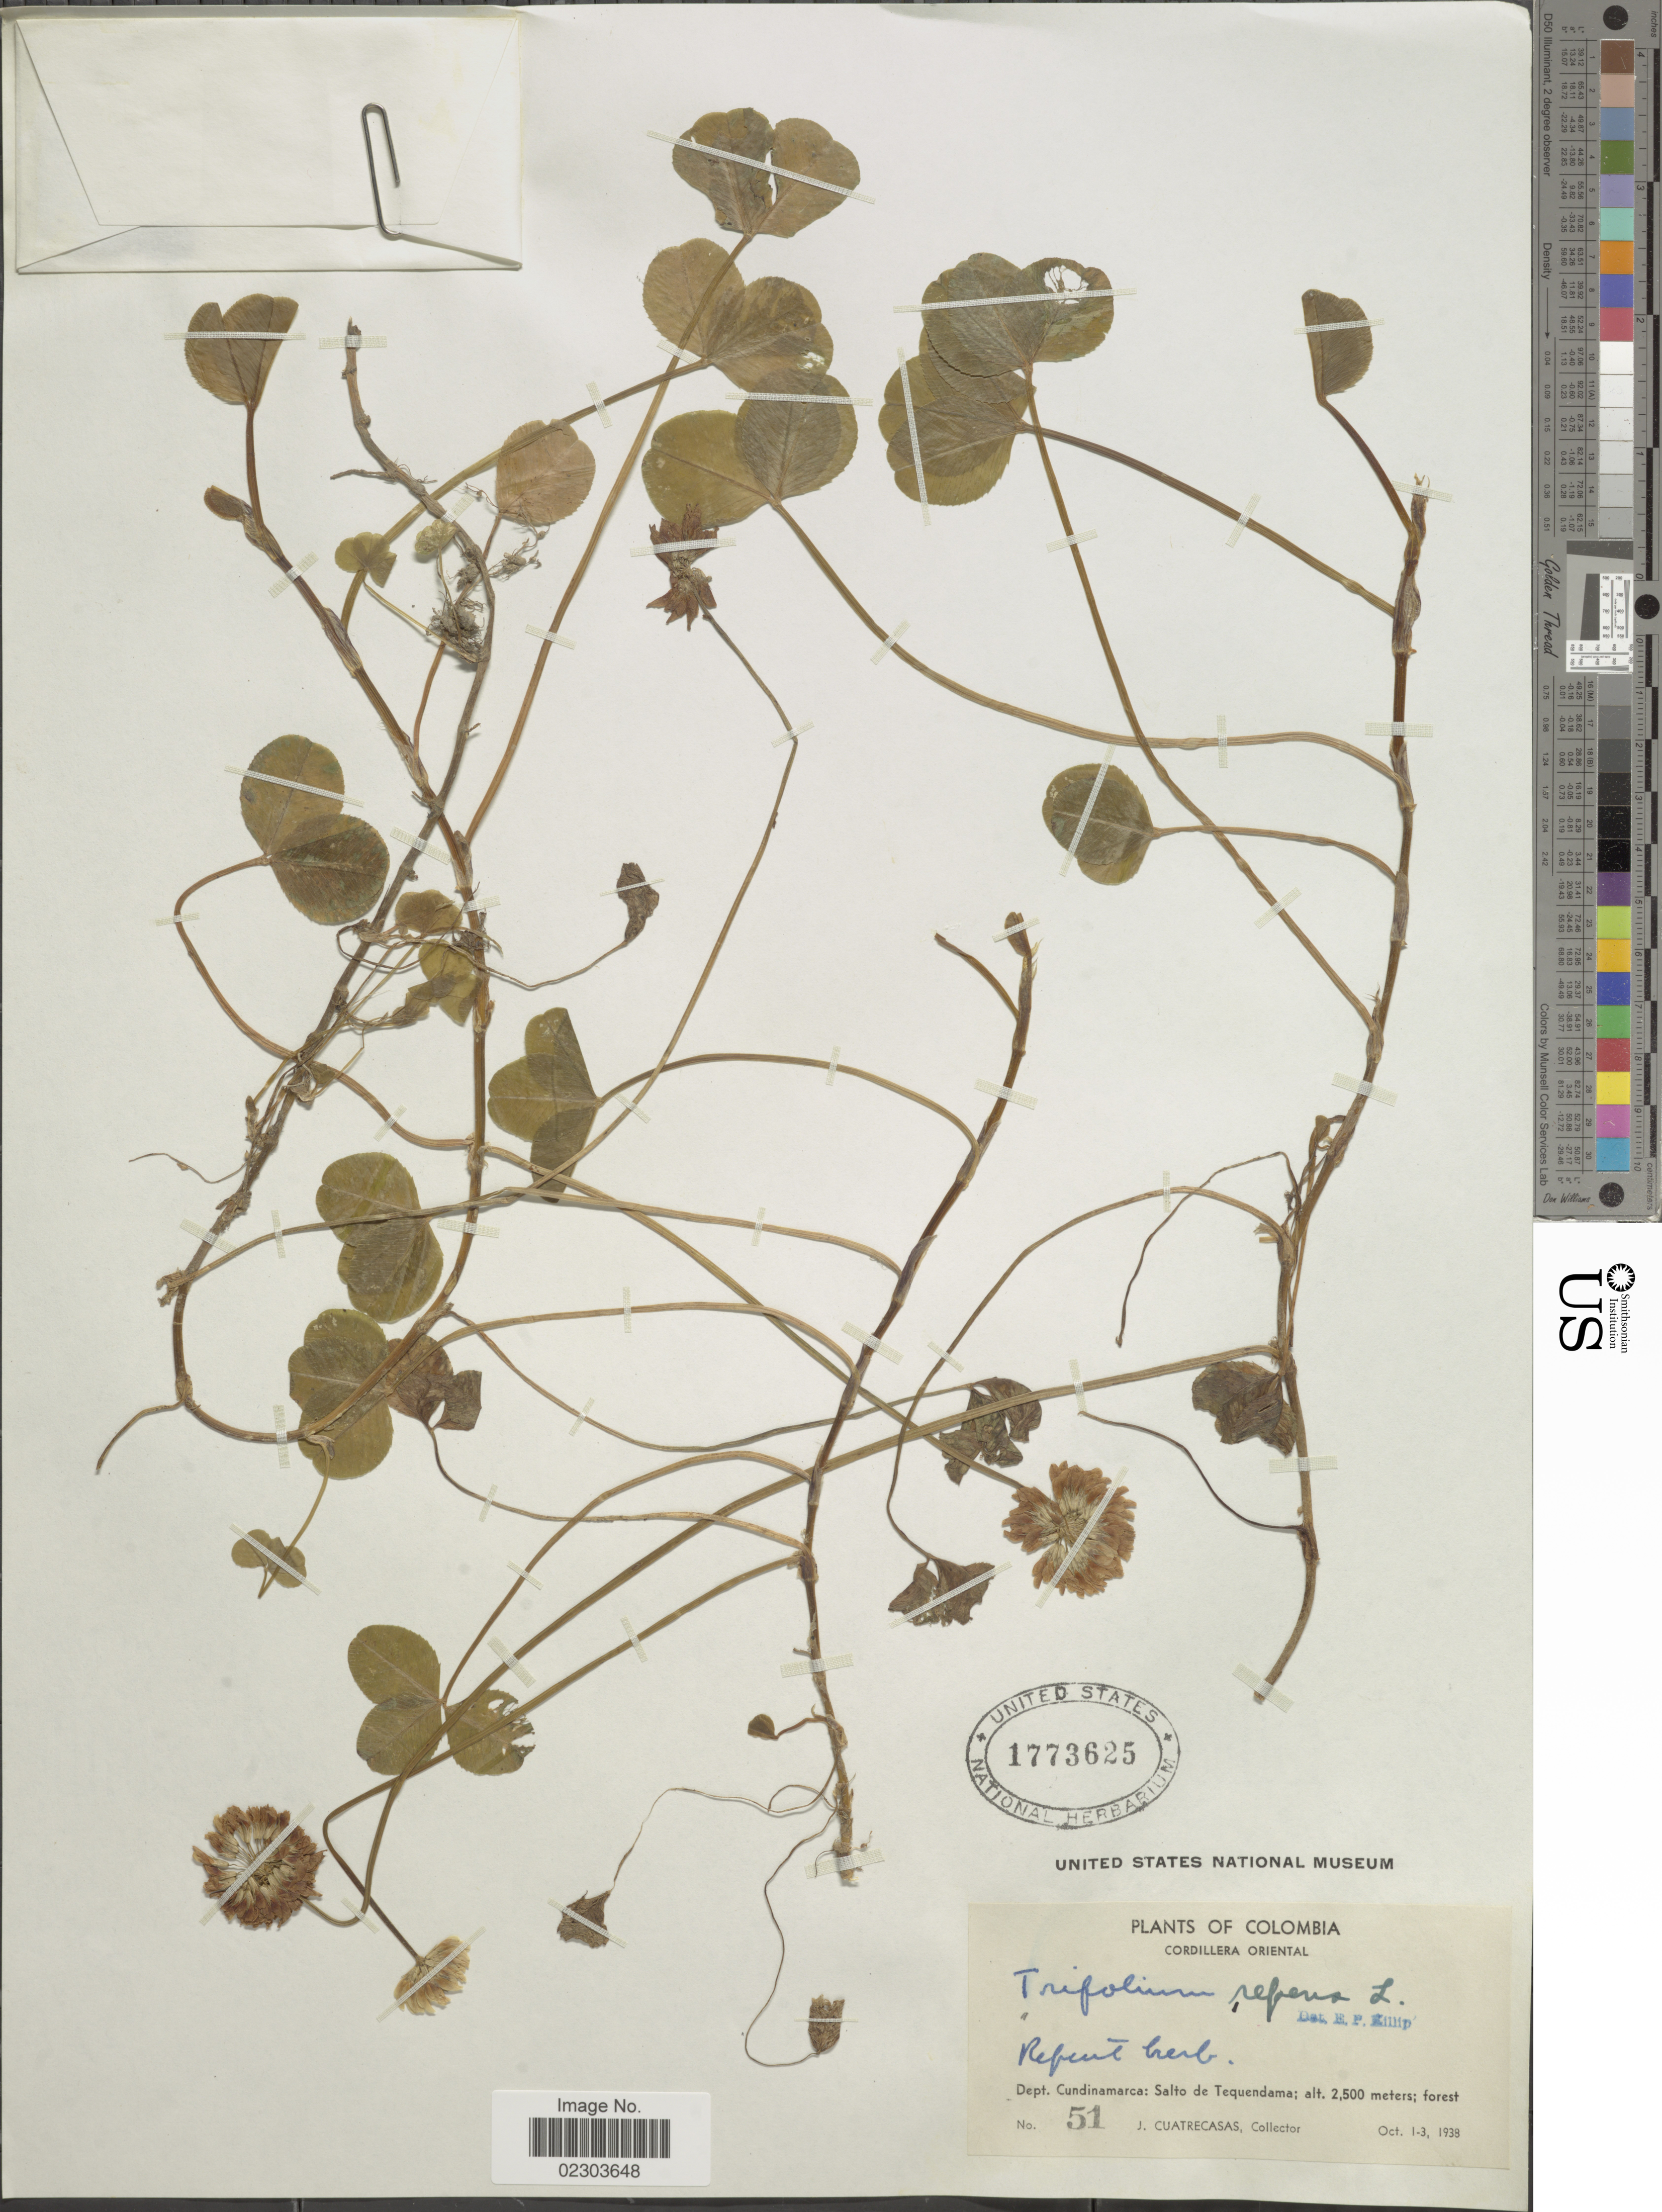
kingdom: Plantae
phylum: Tracheophyta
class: Magnoliopsida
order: Fabales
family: Fabaceae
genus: Trifolium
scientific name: Trifolium repens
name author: L.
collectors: J. Cuatrecasas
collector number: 51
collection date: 1938-10-01/1938-10-03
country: Colombia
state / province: Cundinamarca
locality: Cordillera Oriental, Salto de Tequendama, forest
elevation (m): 2500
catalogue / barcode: US 1773625